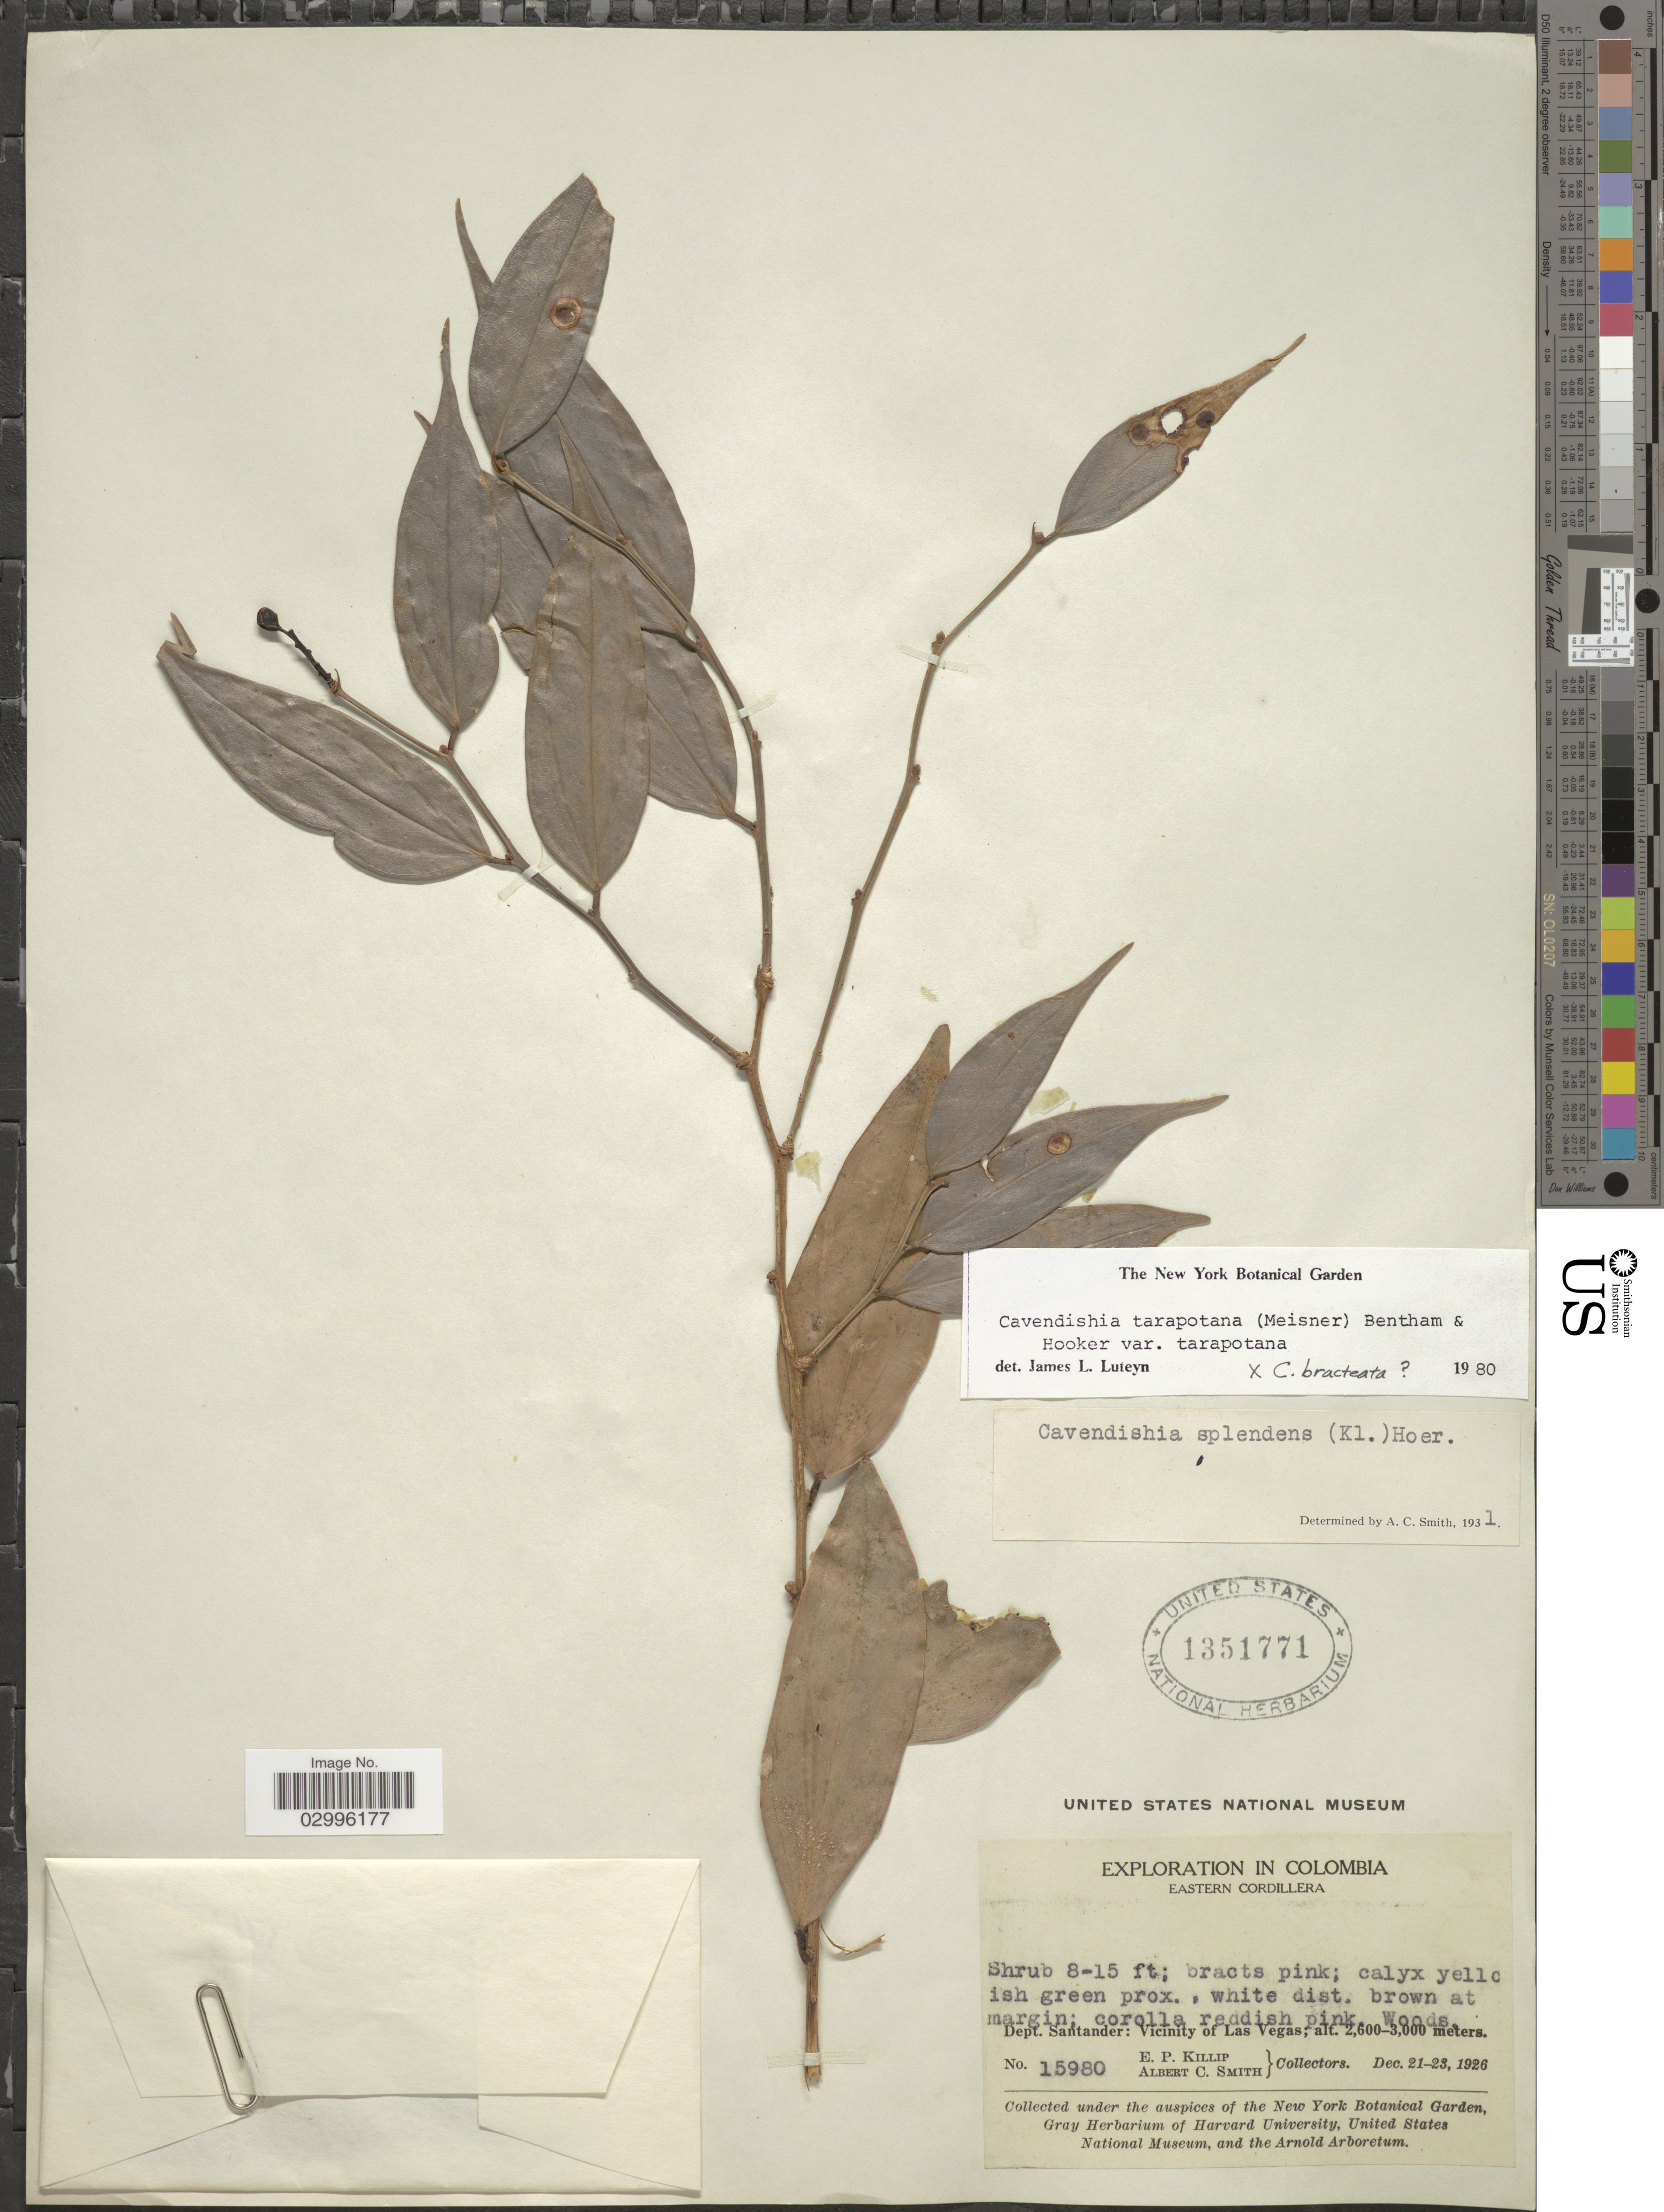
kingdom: Plantae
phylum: Tracheophyta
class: Magnoliopsida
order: Ericales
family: Ericaceae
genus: Cavendishia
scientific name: Cavendishia tarapotana var. tarapotana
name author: (Meisn.) Benth. & Hook.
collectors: E. P. Killip & A. C. Smith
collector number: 15980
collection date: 1926-12-21/1926-12-23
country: Colombia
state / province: Santander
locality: Eastern Cordillera. Dept. Santander: Vicinity of Las Vegas.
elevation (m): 2600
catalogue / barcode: US 1351771